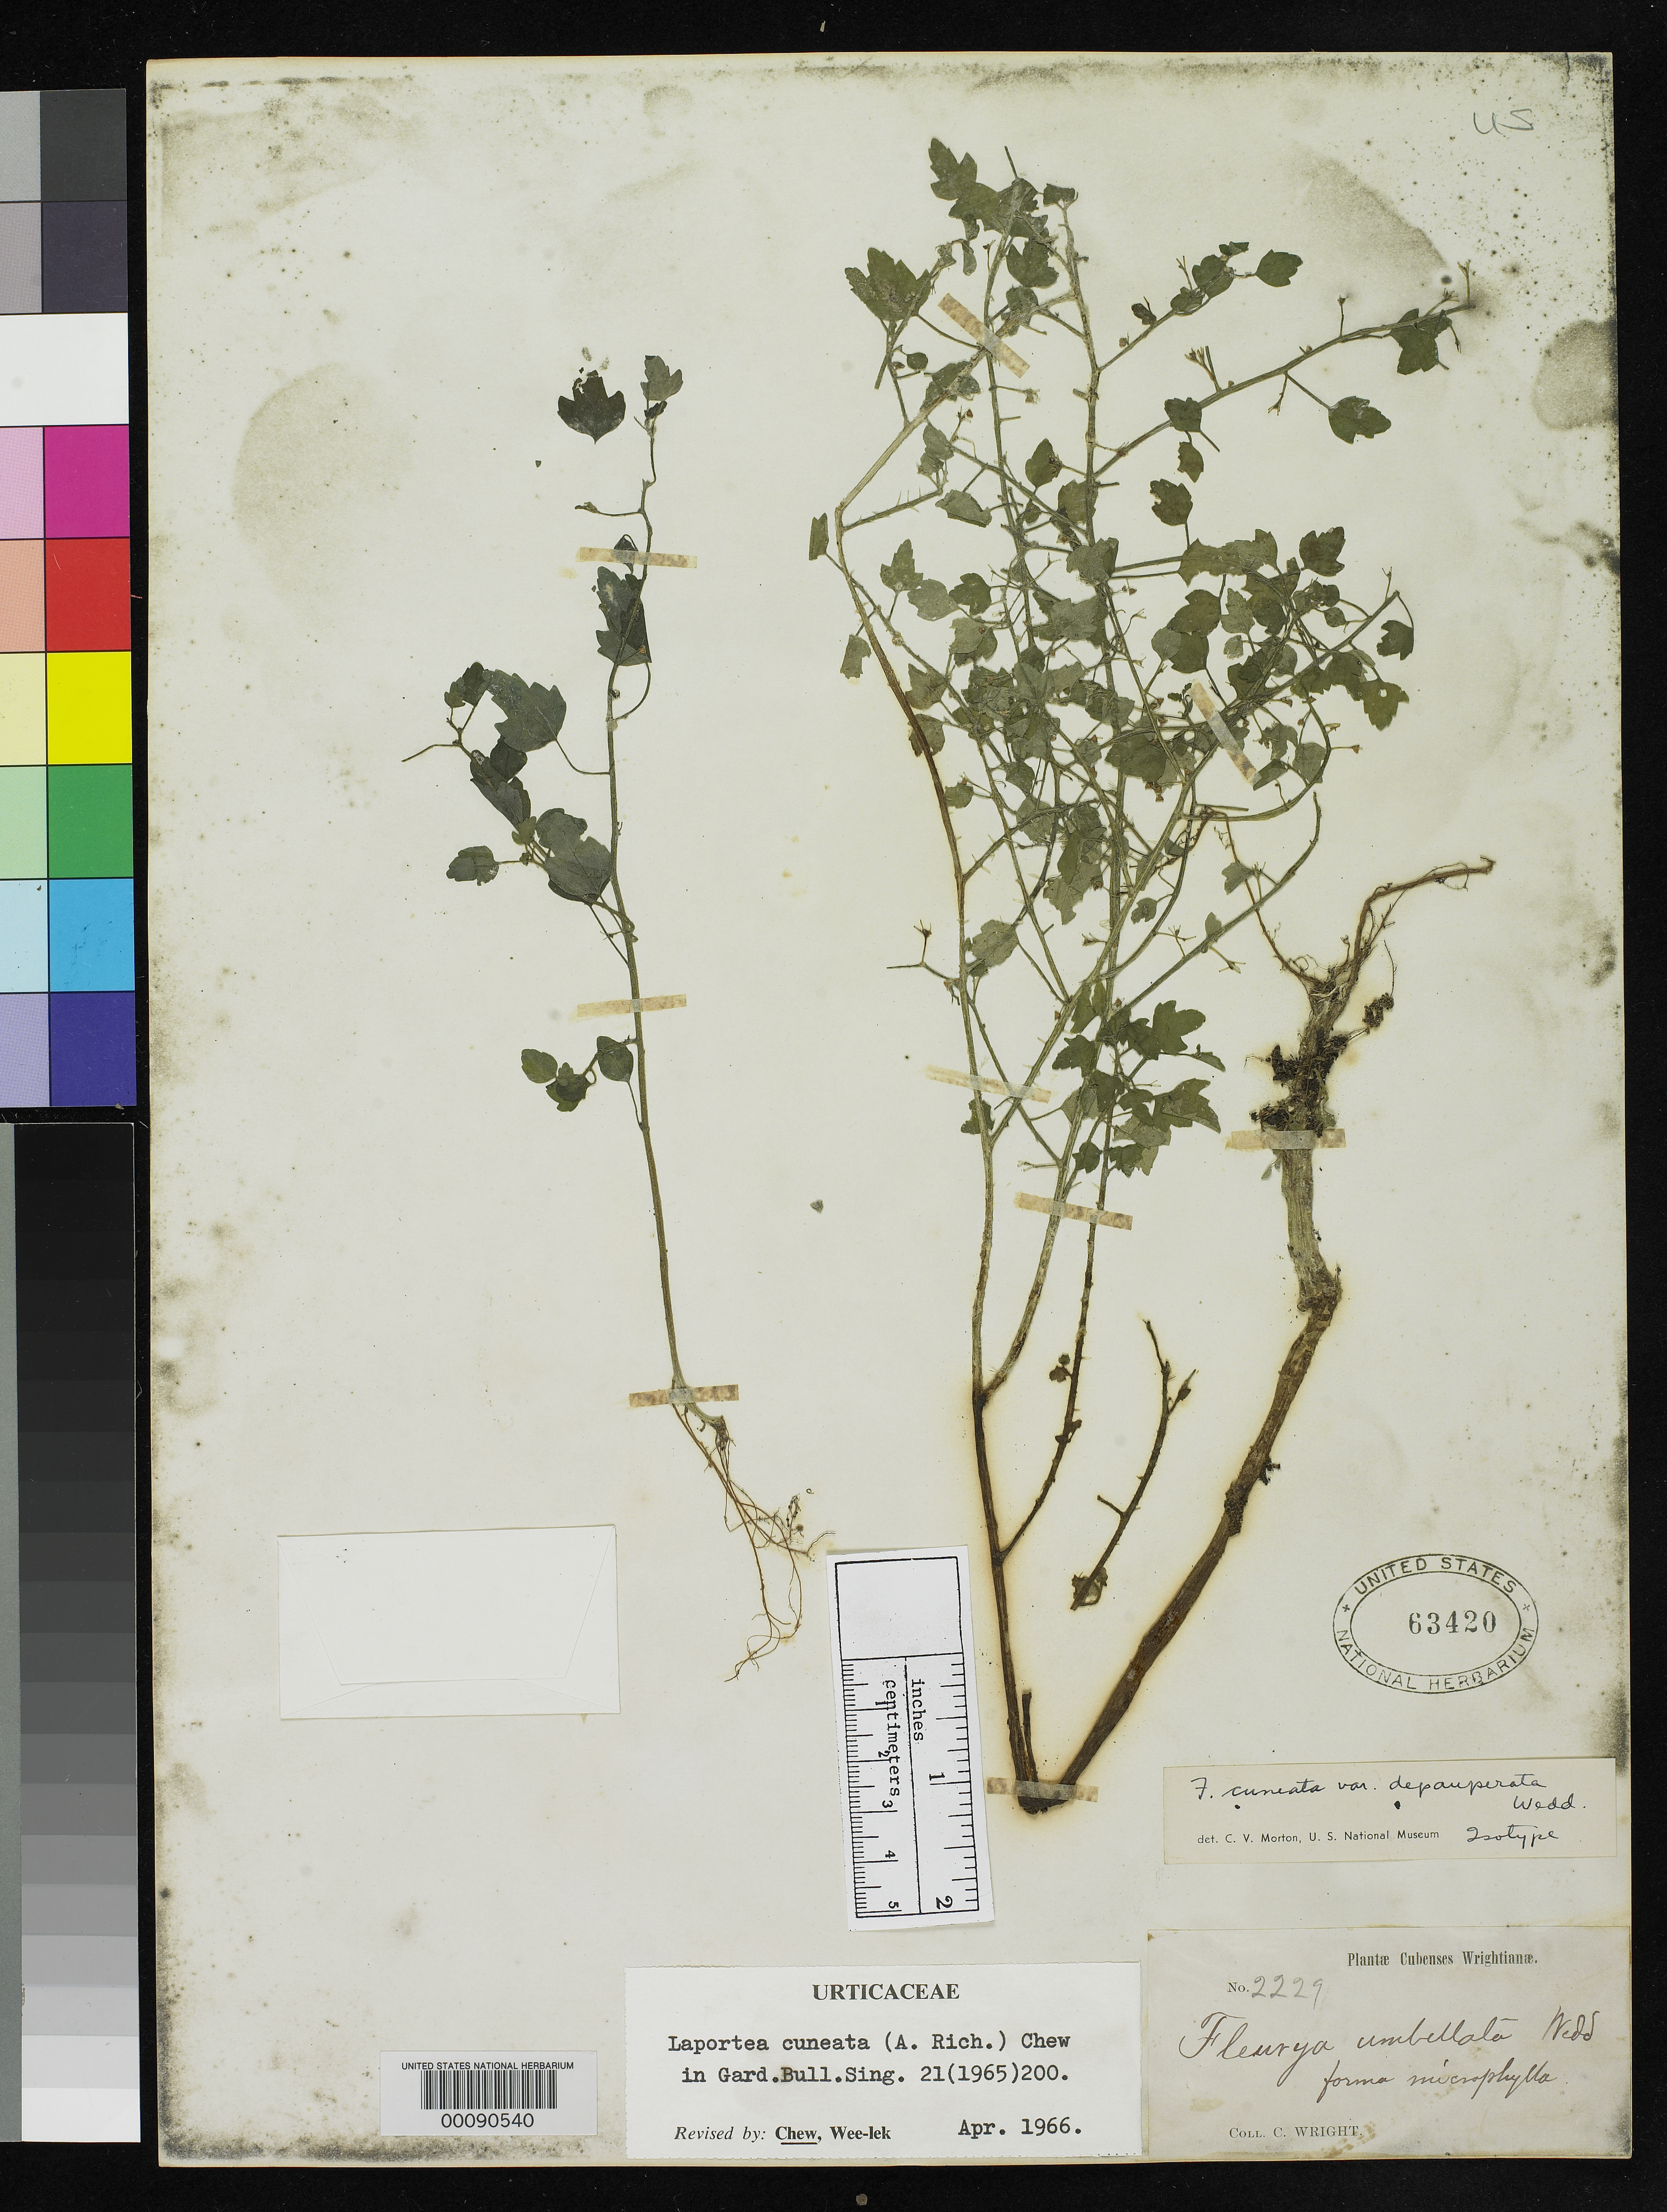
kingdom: Plantae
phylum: Tracheophyta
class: Magnoliopsida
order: Rosales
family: Urticaceae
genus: Fleurya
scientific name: Fleurya cuneata var. depauperata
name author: Wedd. in DC.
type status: Isotype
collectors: C. Wright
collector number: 2229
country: Cuba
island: Greater Antilles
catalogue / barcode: US 63420